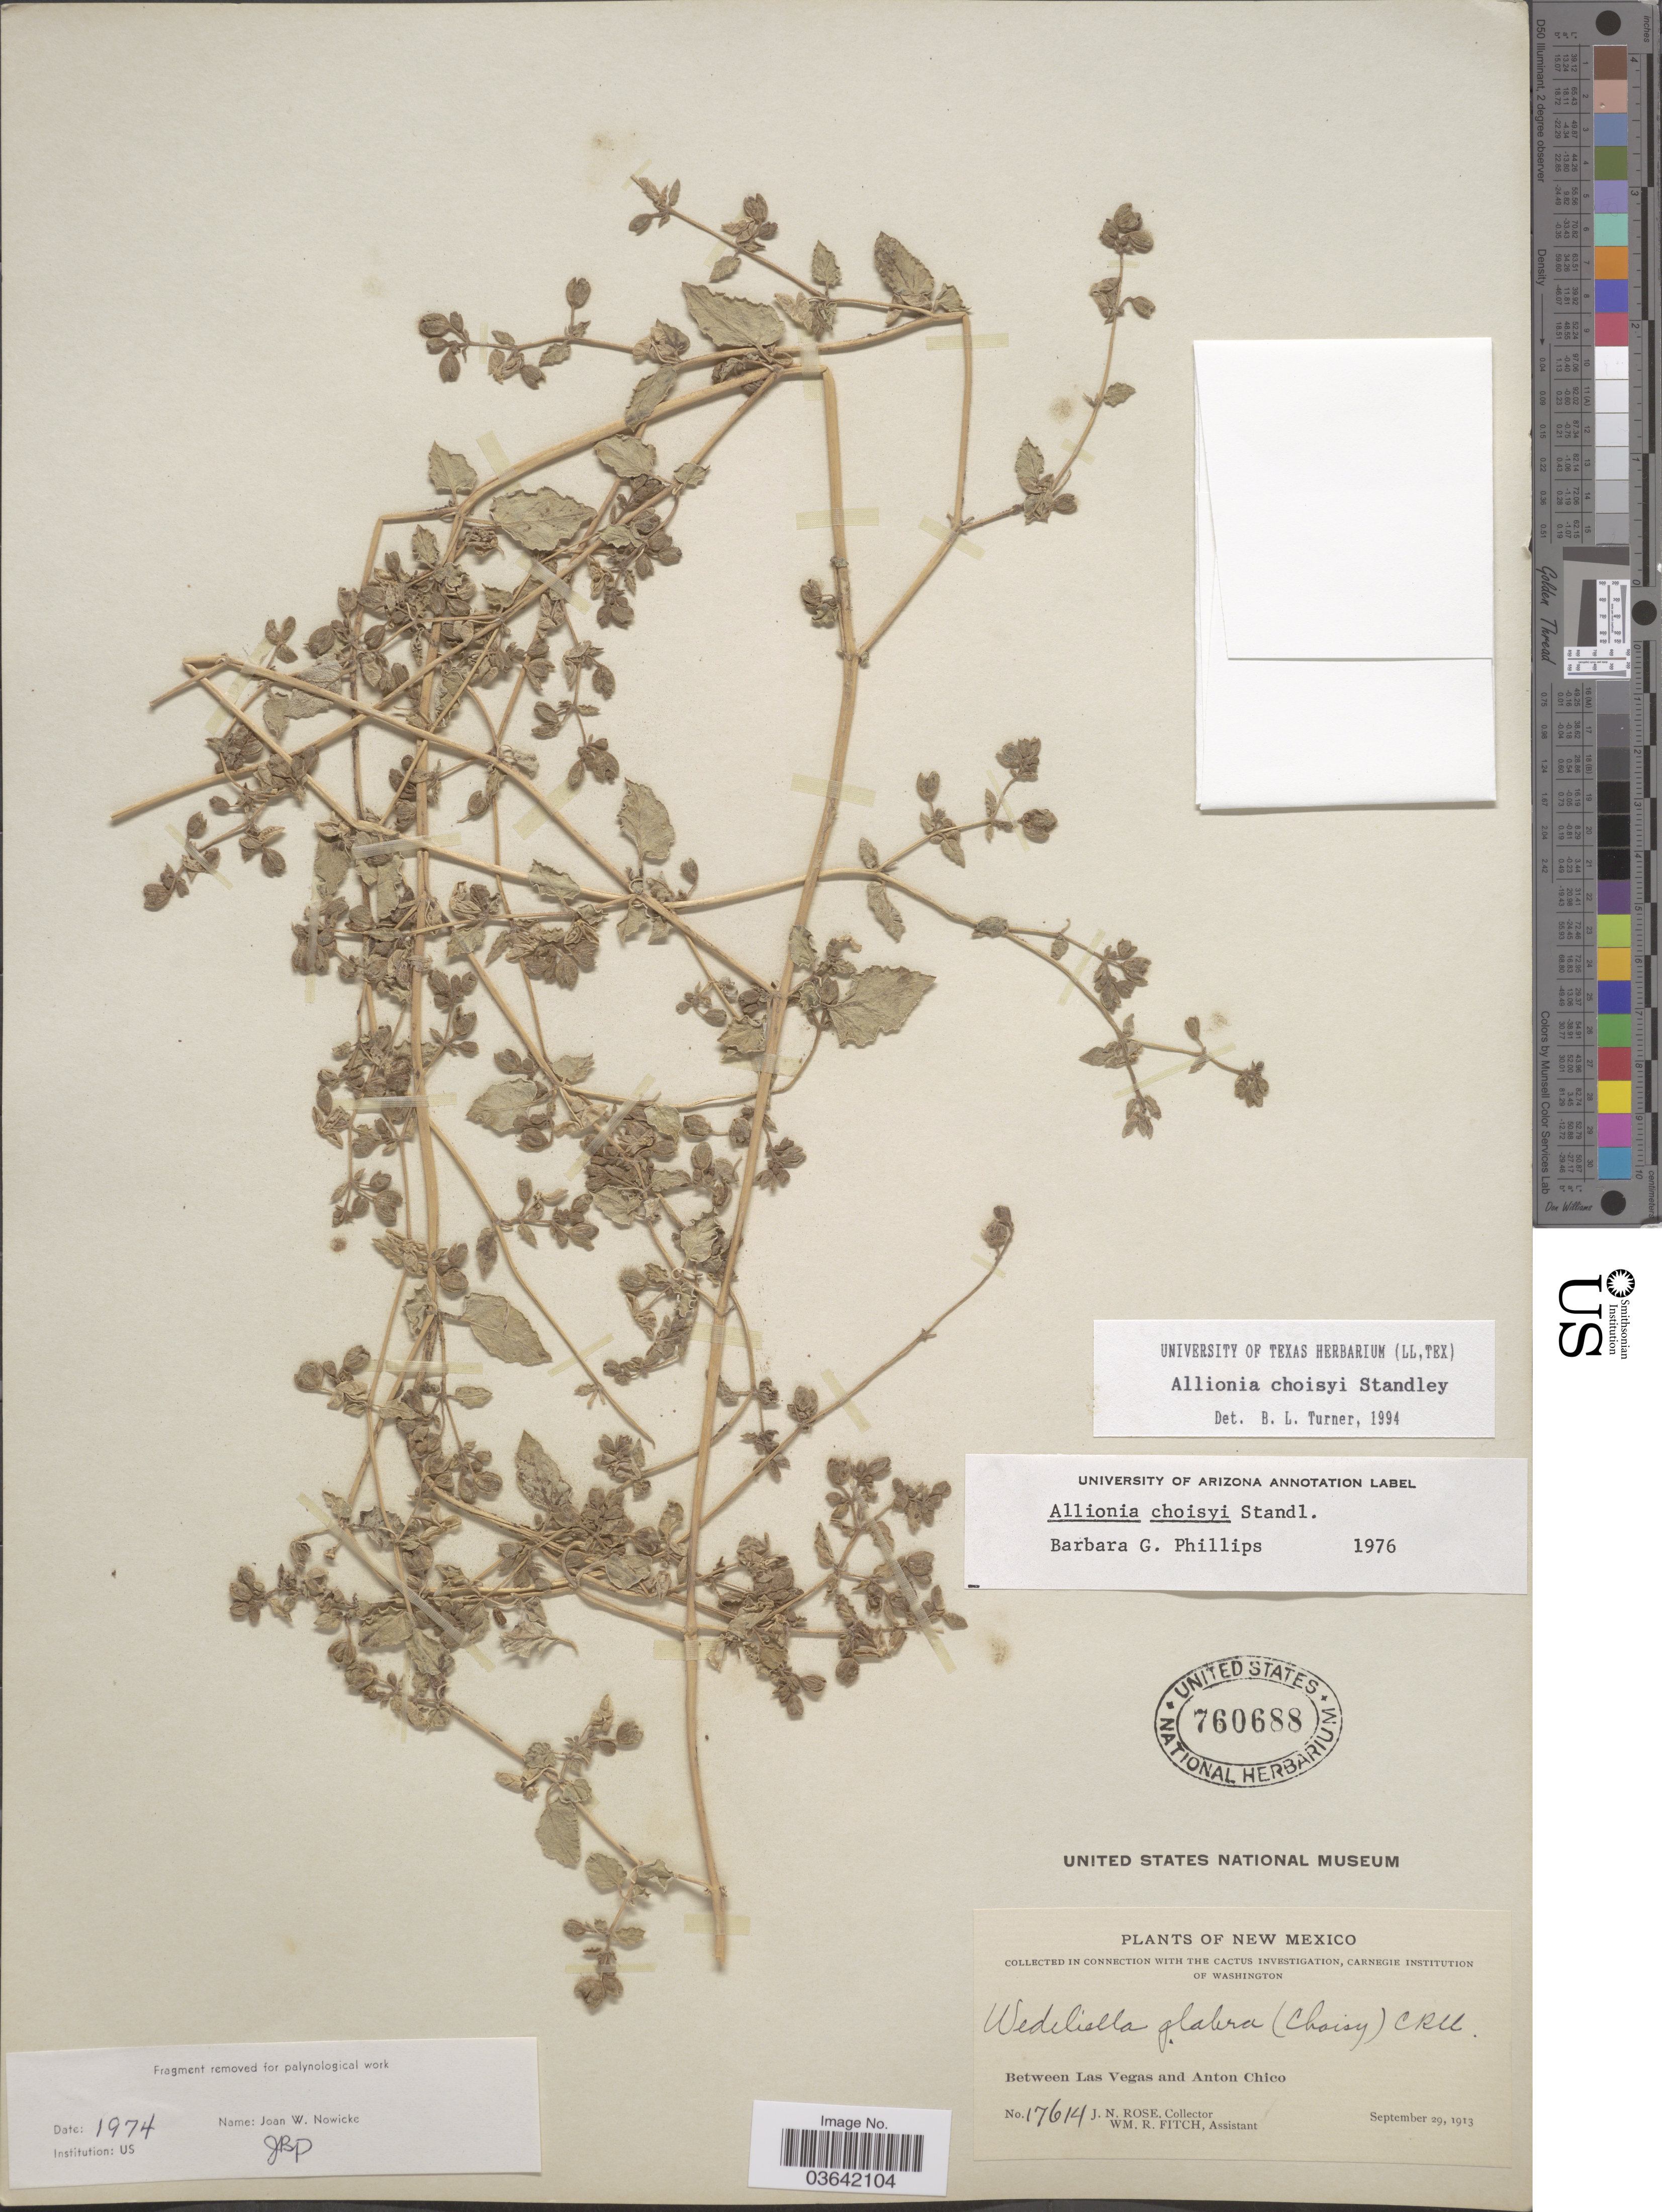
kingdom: Plantae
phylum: Tracheophyta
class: Magnoliopsida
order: Caryophyllales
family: Nyctaginaceae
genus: Allionia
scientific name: Allionia choisyi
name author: Standl.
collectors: J. N. Rose & W. R. Fitch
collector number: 17614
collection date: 1913-09-29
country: United States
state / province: New Mexico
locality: Between Las Vegas and Anton Chico.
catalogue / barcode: US 760688